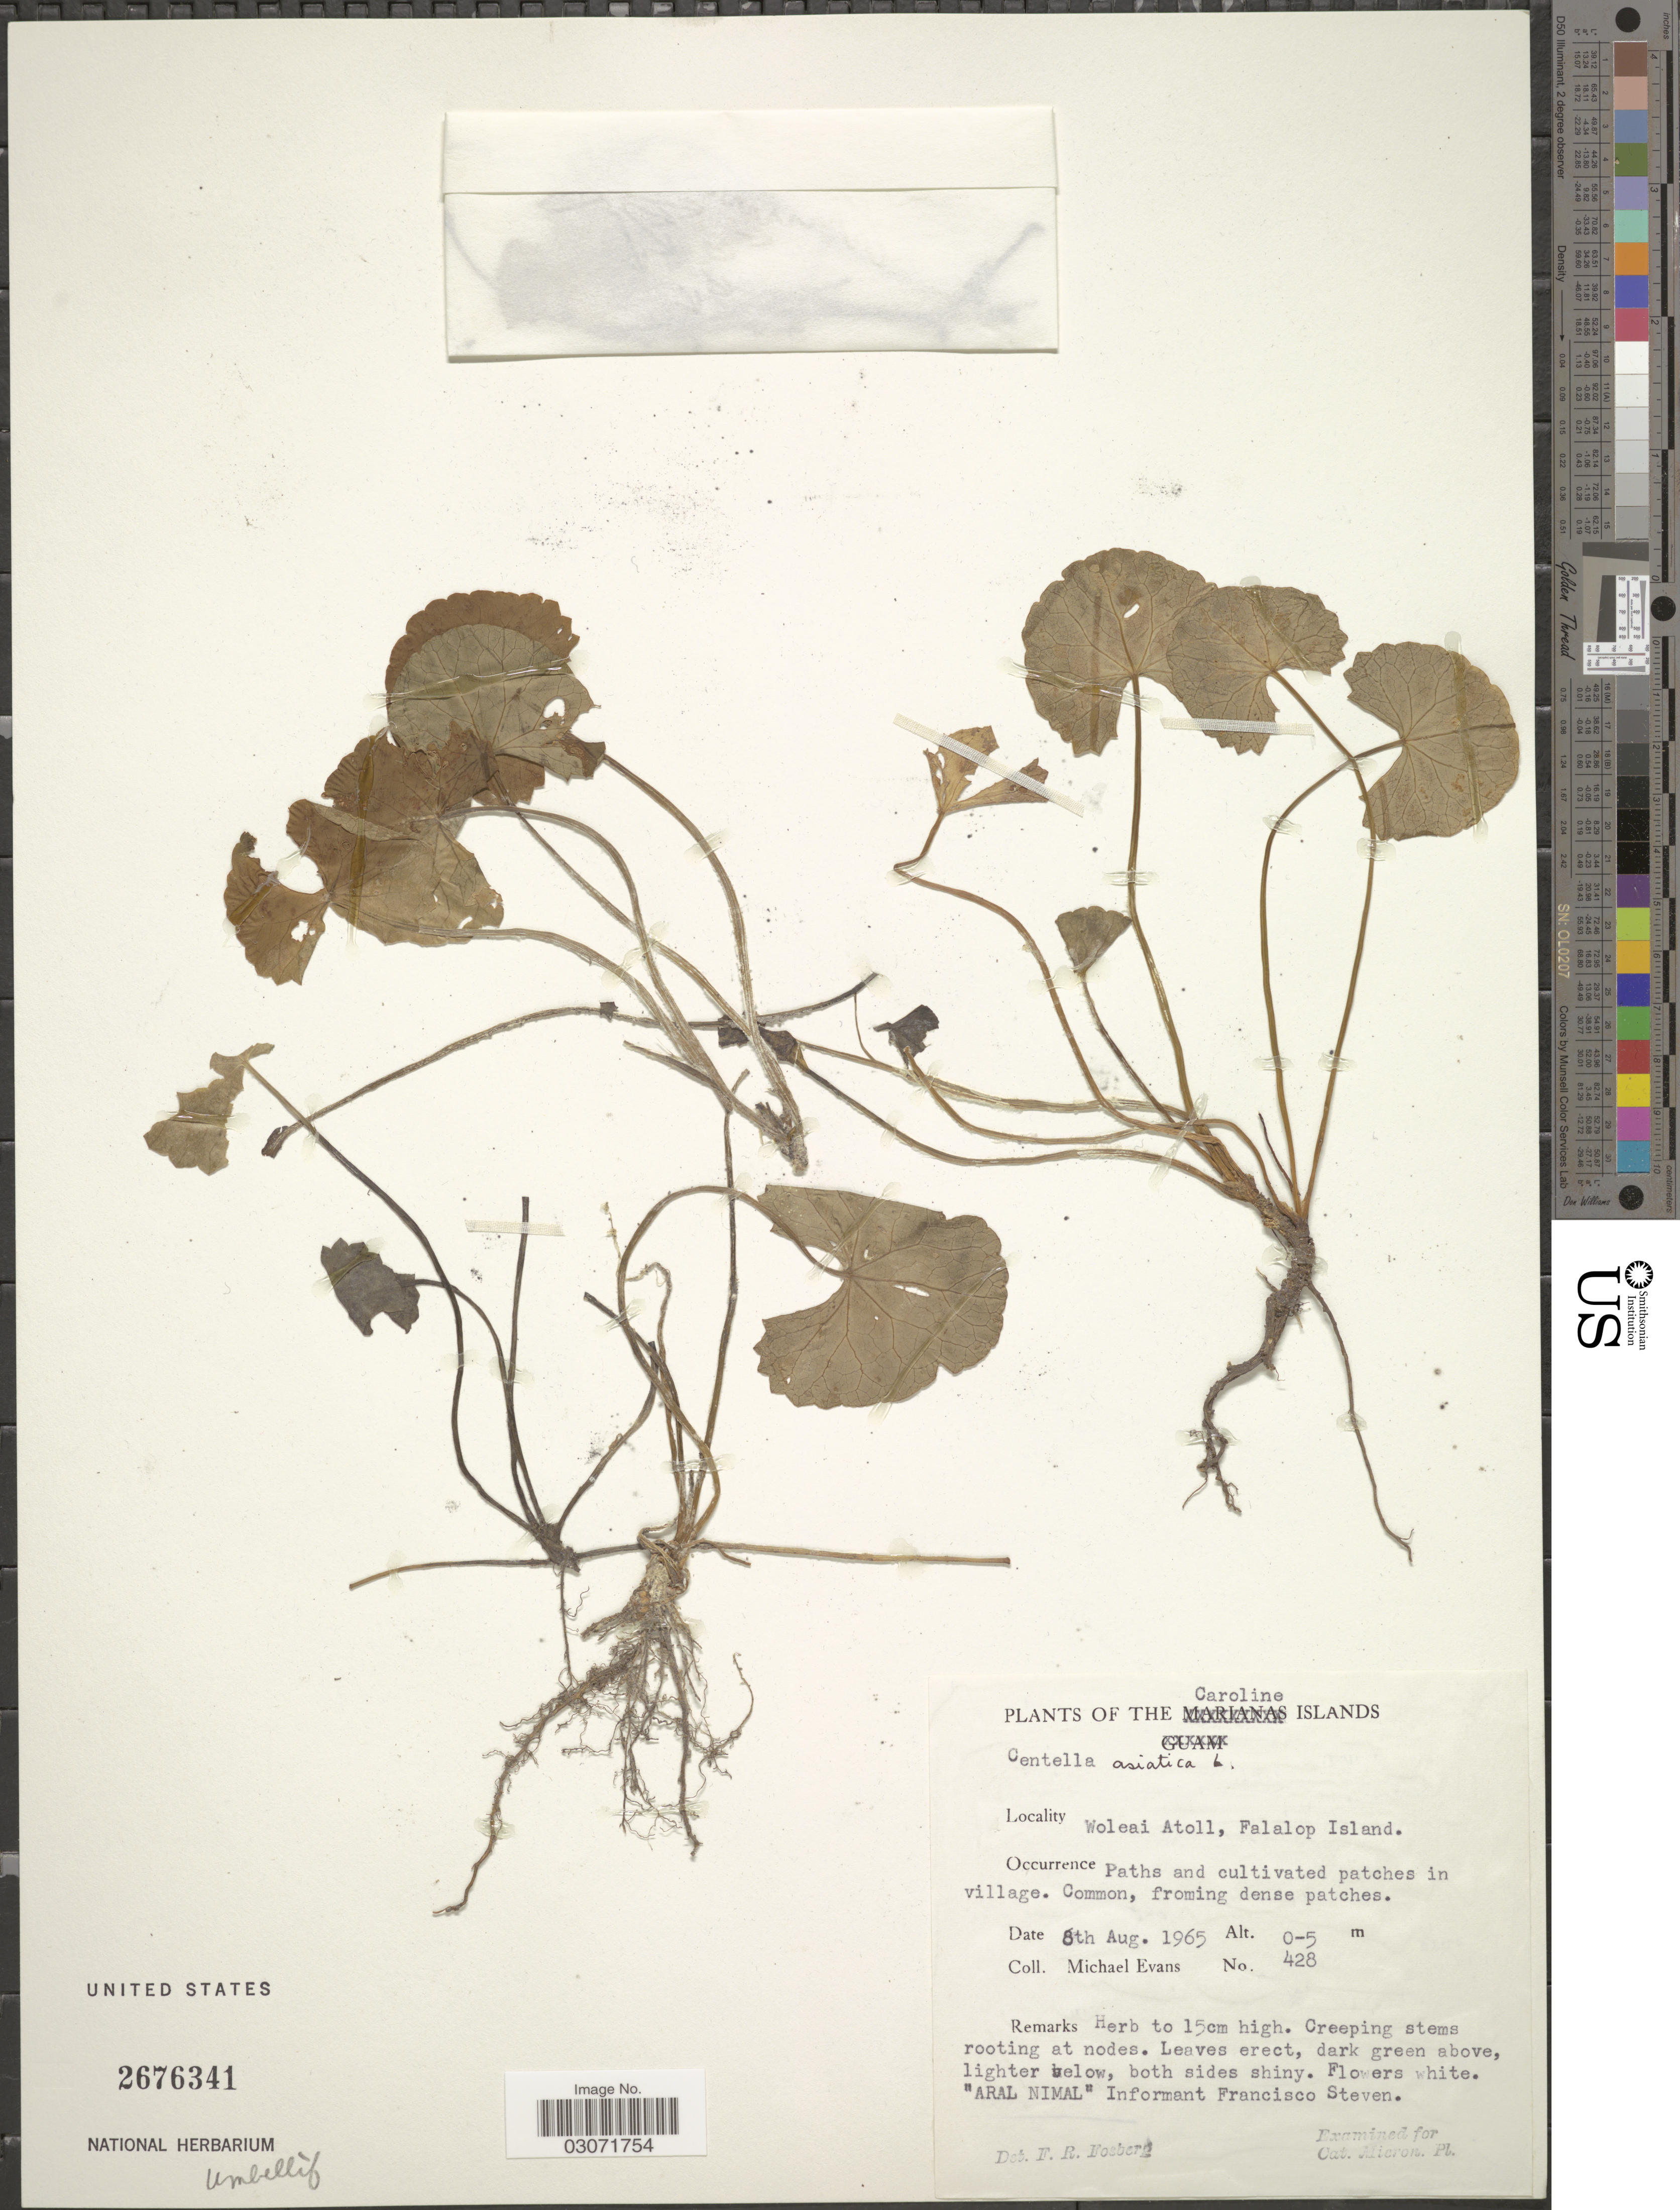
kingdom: Plantae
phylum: Tracheophyta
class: Magnoliopsida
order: Apiales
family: Apiaceae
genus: Centella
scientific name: Centella asiatica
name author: (L.) Urb.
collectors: M. Evans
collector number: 428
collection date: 1965-08-08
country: Micronesia, Federated States of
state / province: Yap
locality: The Caroline Islands. Woleai Atoll, Falalop Island.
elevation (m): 0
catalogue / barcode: US 2676341